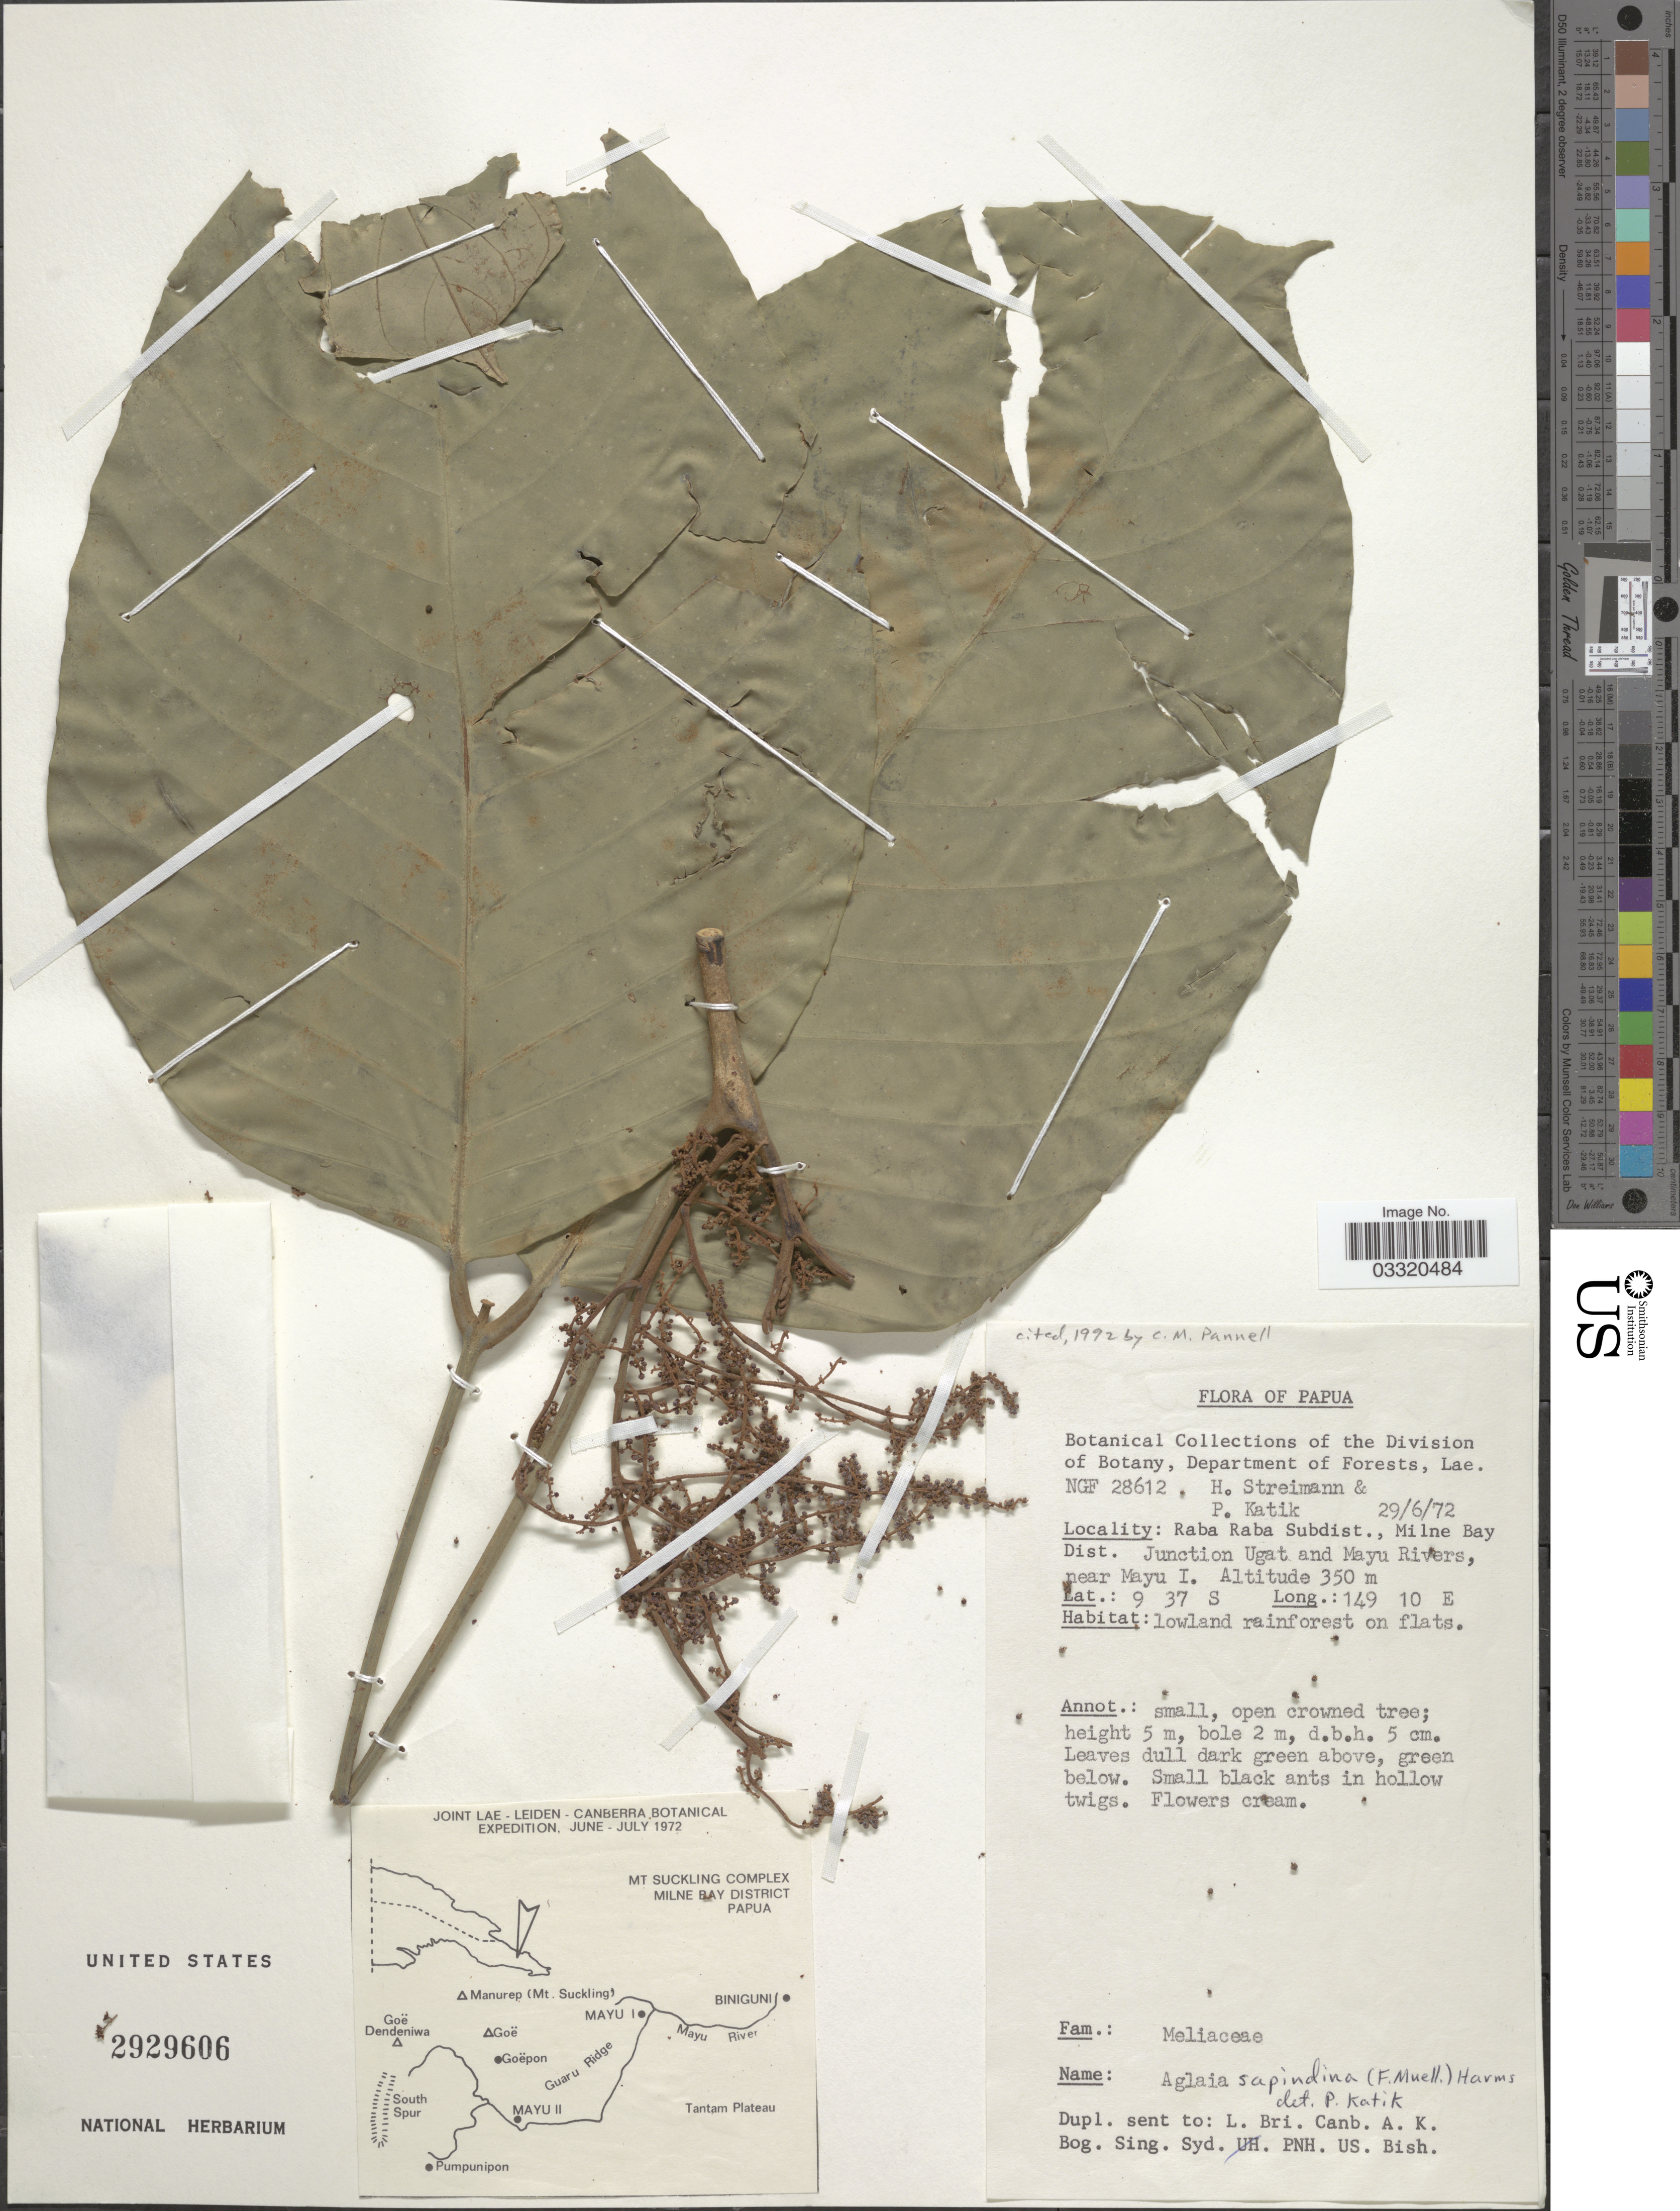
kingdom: Plantae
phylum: Tracheophyta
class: Magnoliopsida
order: Sapindales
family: Meliaceae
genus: Aglaia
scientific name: Aglaia sapindina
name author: (F. Muell.) Harms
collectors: H. Streimann & P. Katik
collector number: NGF28612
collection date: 1972-06-29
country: Papua New Guinea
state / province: Milne Bay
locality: Papua. Raba Raba Subdist., Milne Bay Dist. Junction Ugat and Mayu rivers, near Mayu I.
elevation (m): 350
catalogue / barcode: US 2929606